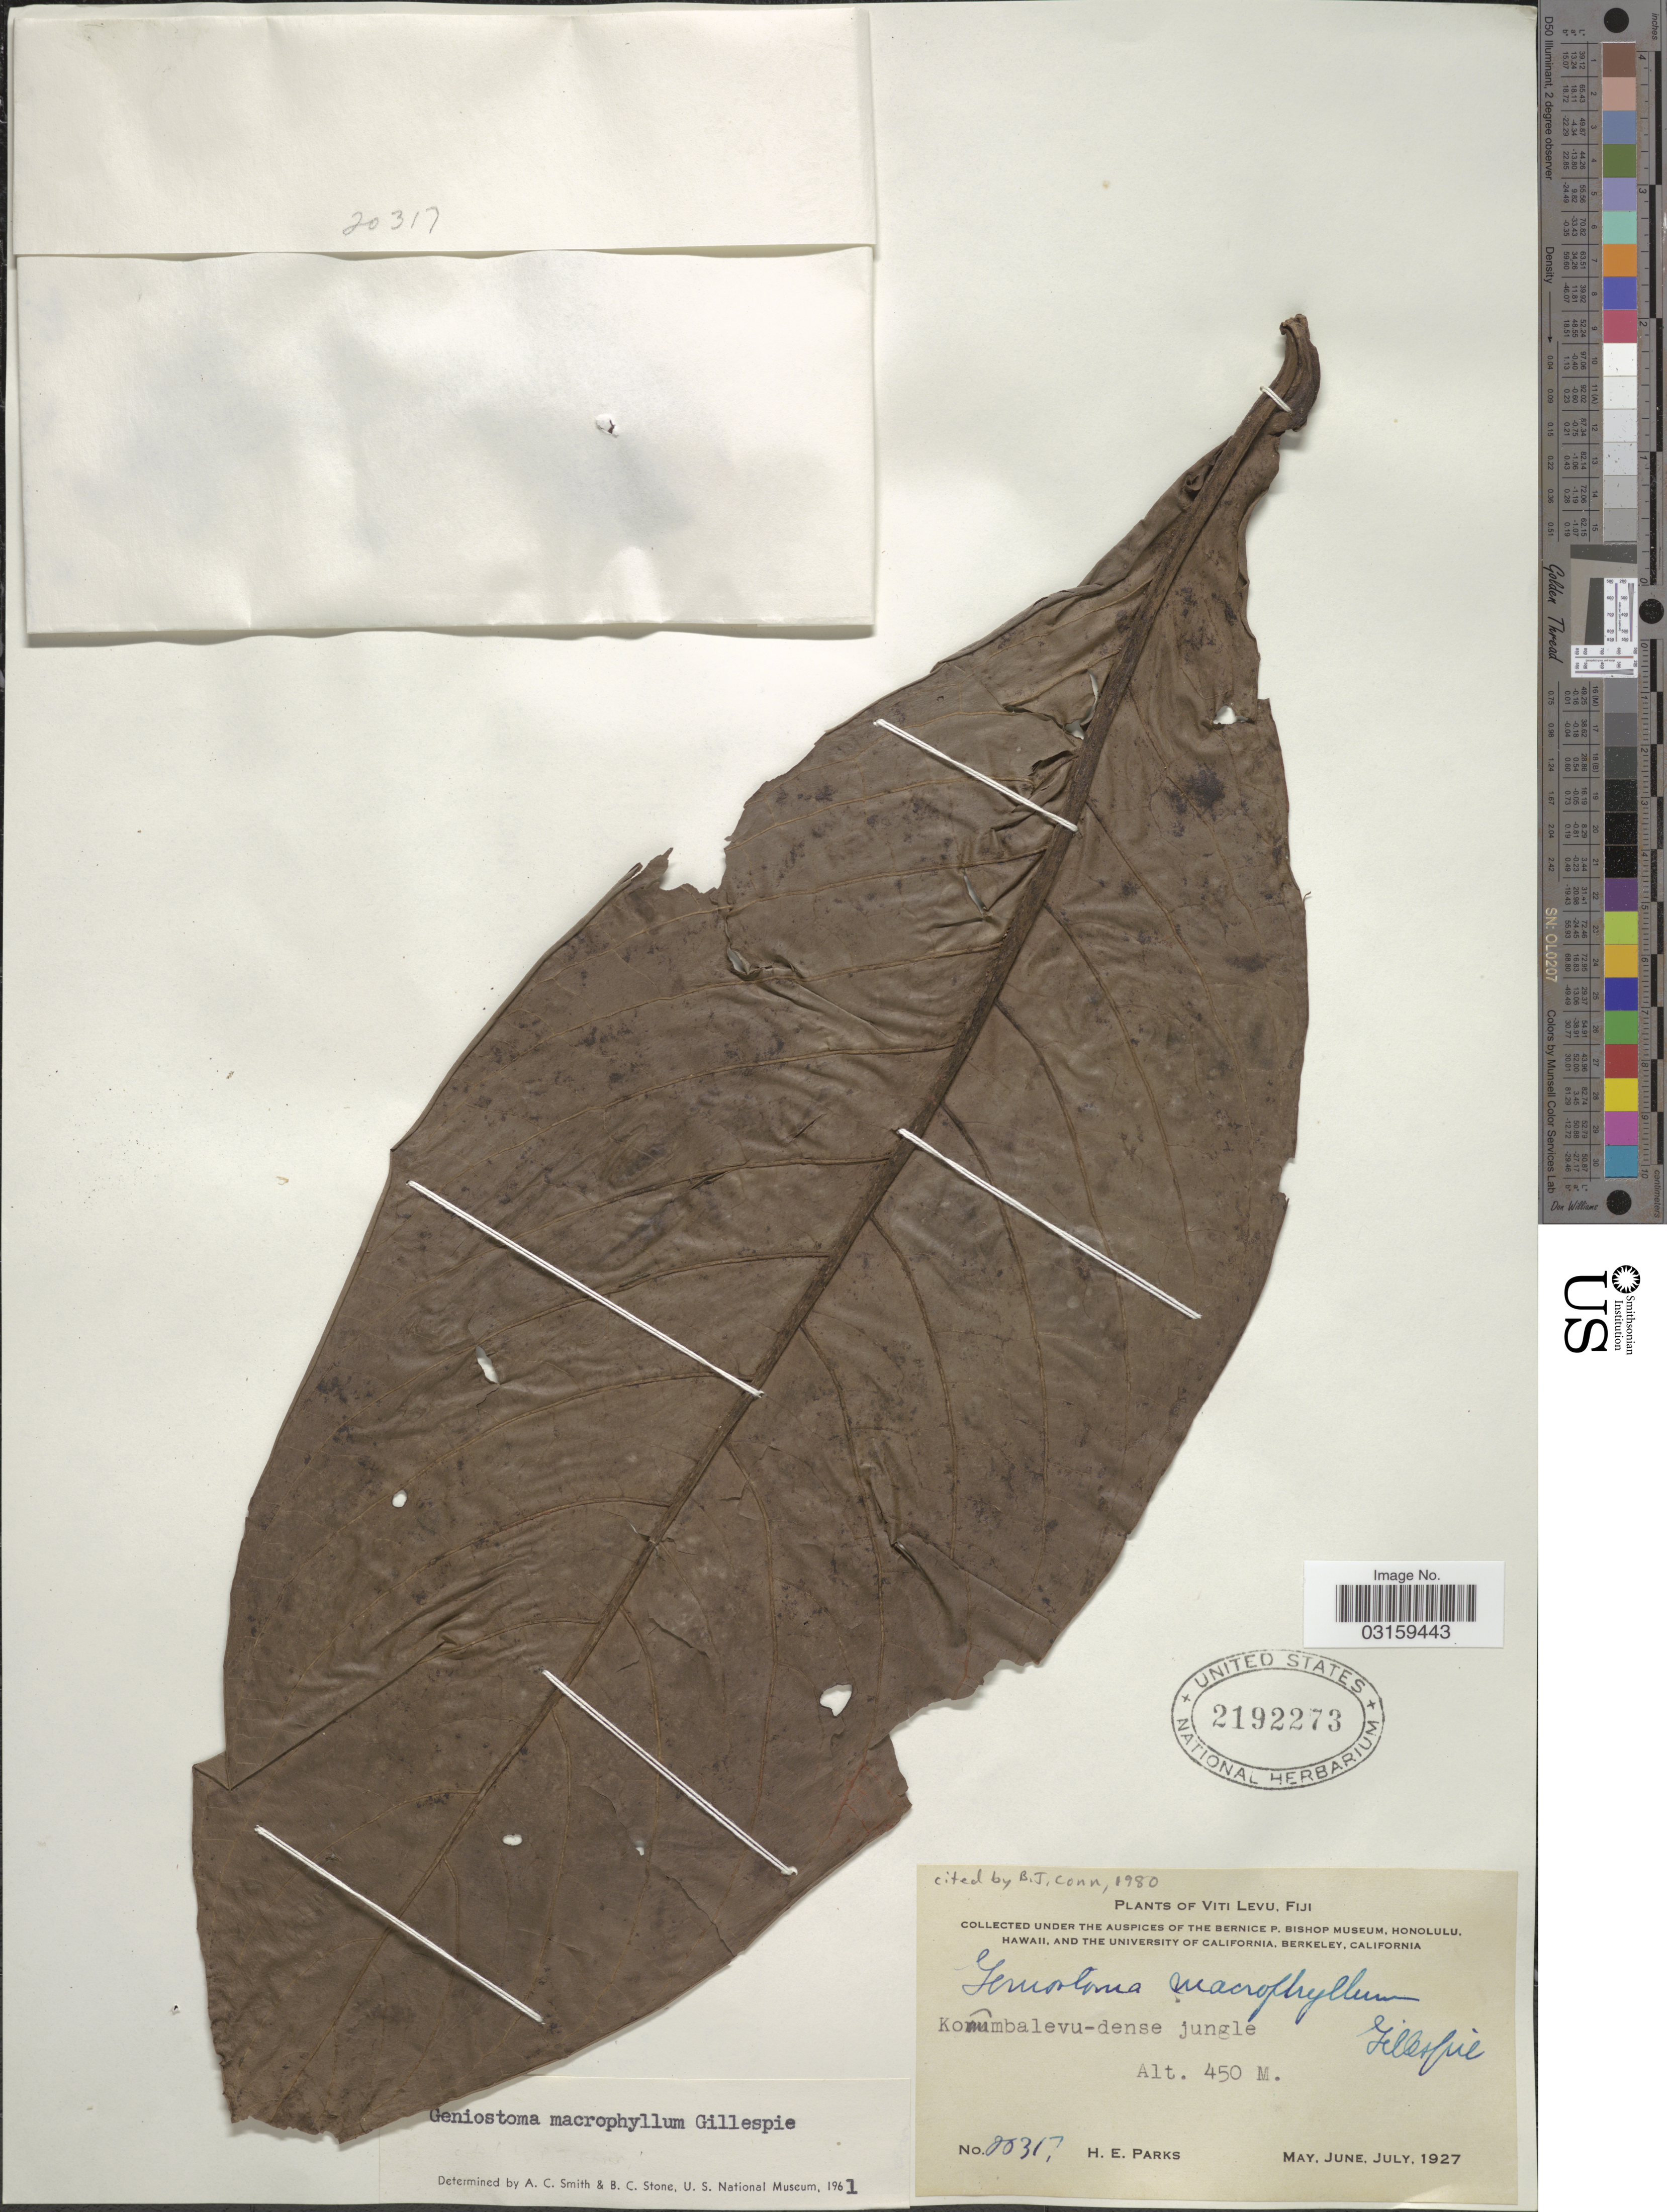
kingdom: Plantae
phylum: Tracheophyta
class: Magnoliopsida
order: Gentianales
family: Loganiaceae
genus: Geniostoma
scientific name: Geniostoma macrophyllum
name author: Gillespie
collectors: H. E. Parks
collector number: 20317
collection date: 1927-05/1927-07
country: Fiji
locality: Viti Levu. Kombalevu-dense jungle.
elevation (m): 450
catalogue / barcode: US 2192273